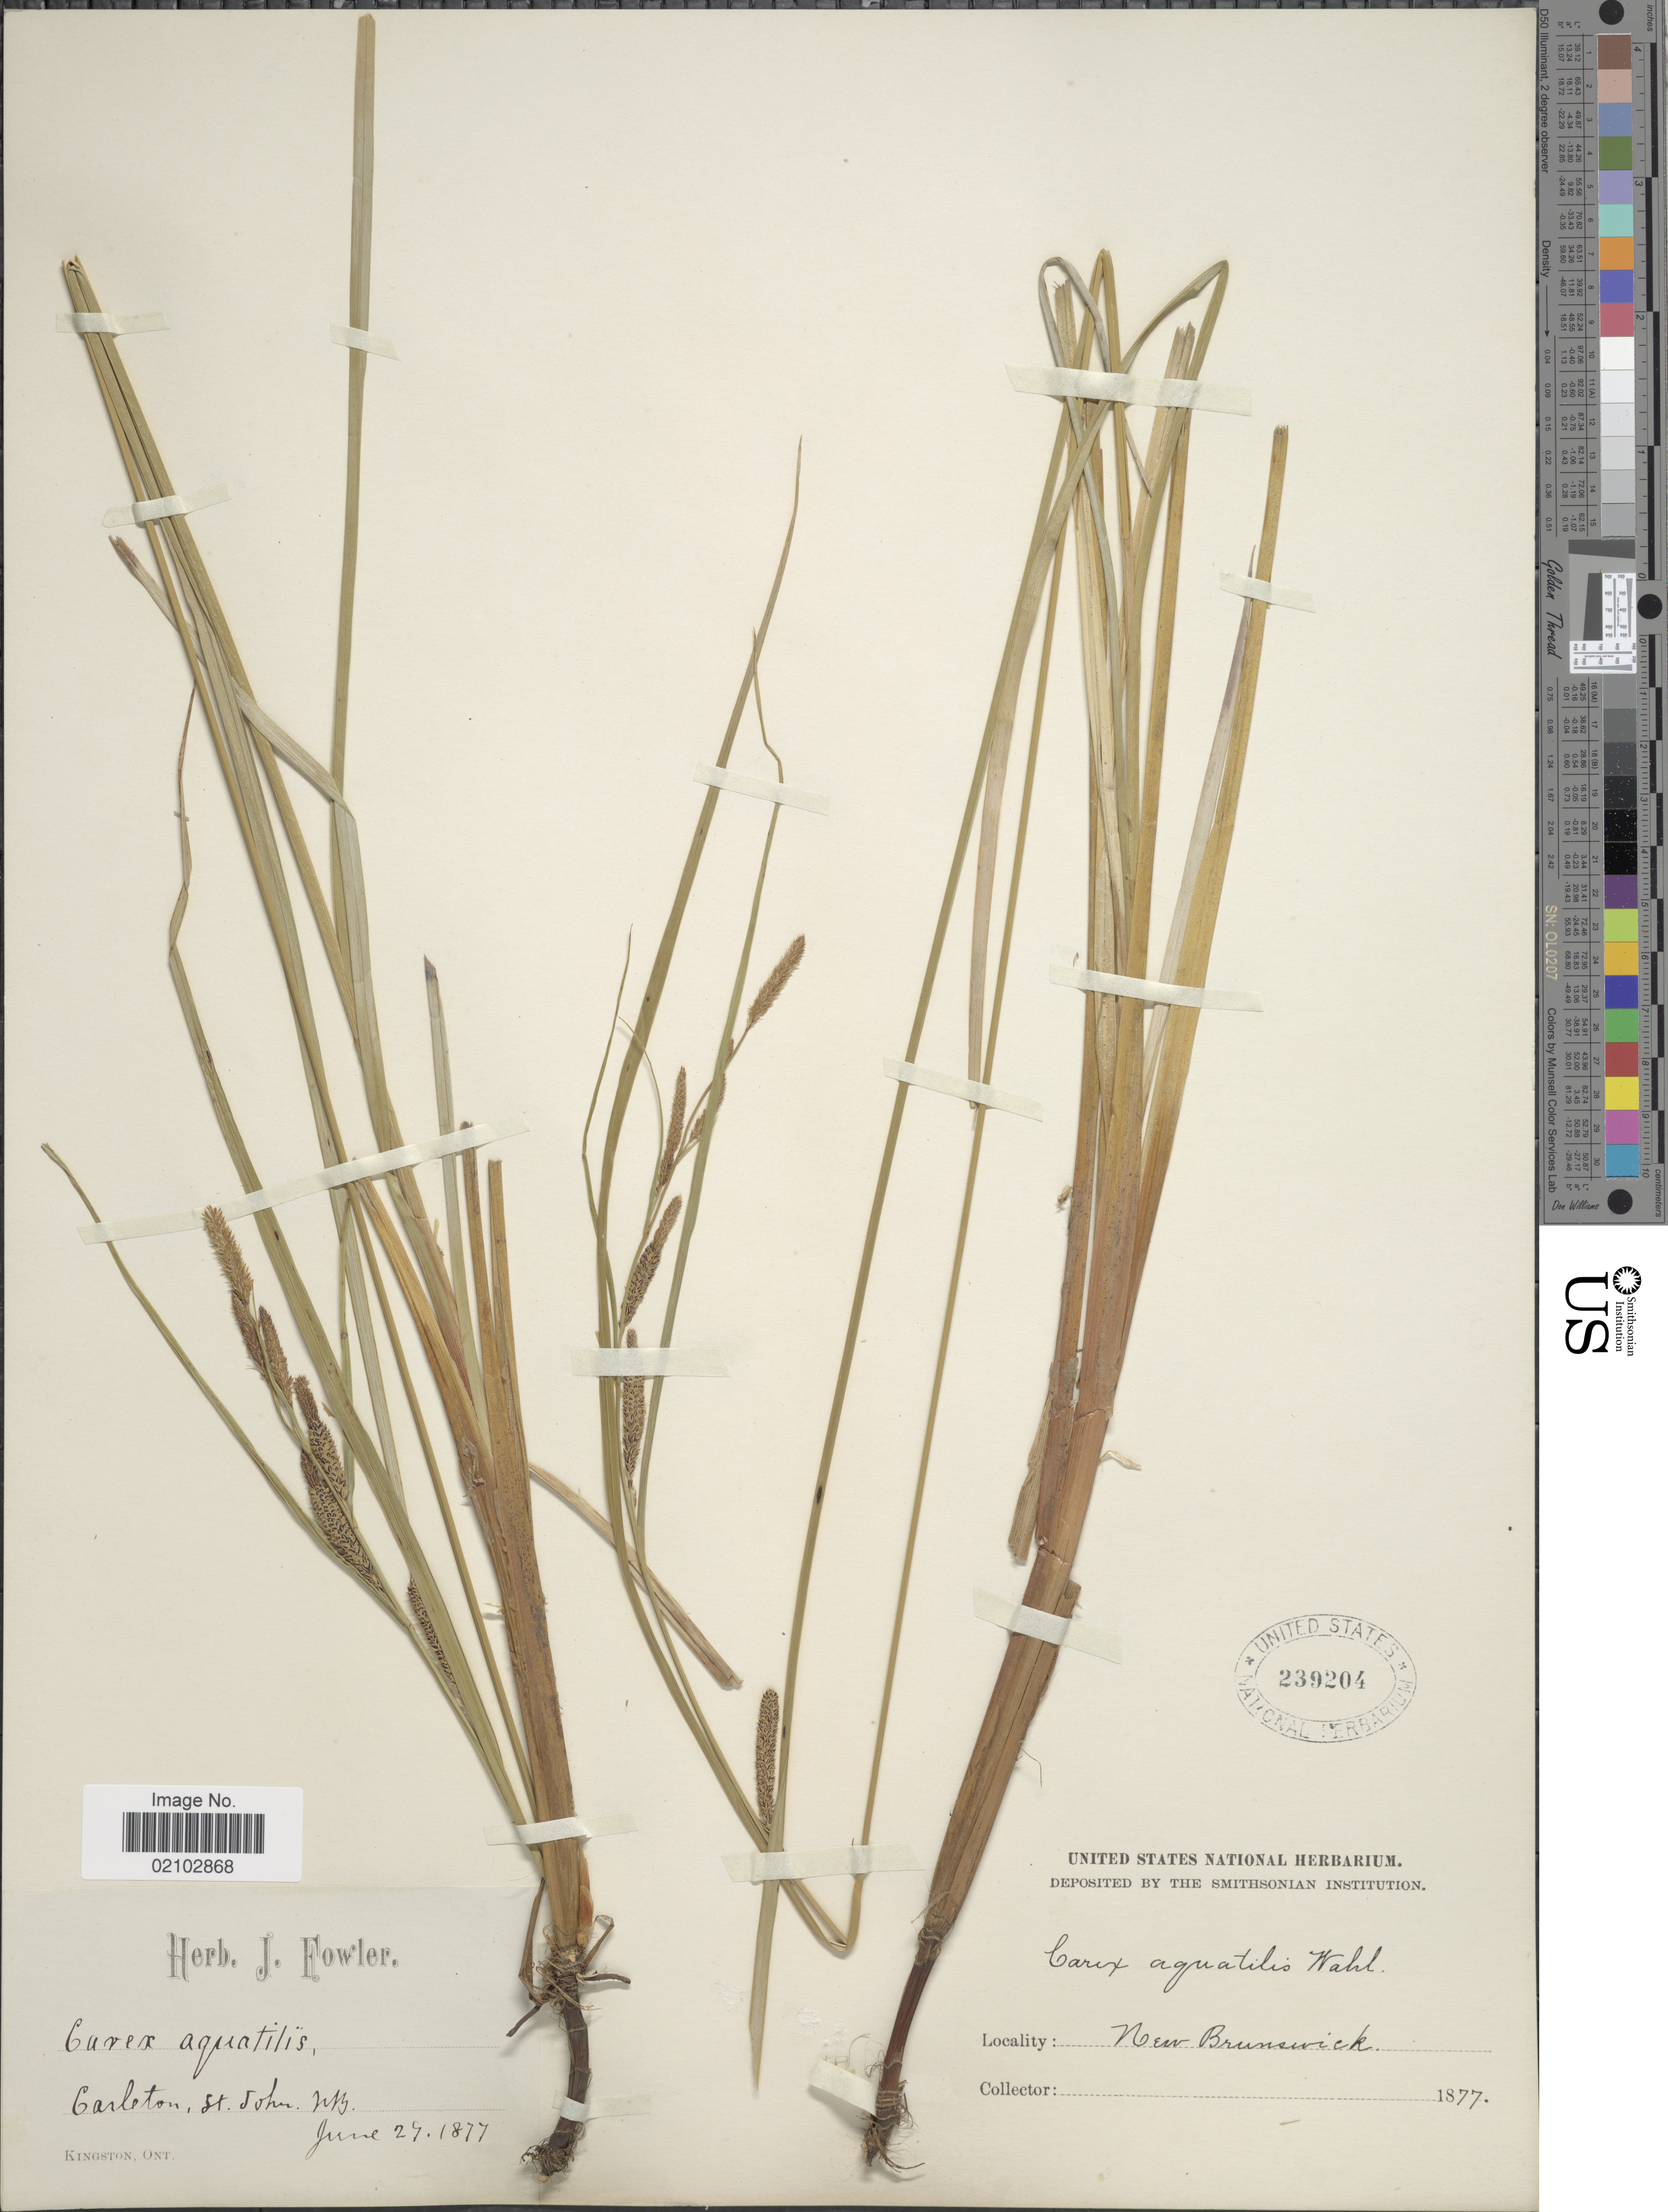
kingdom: Plantae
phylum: Tracheophyta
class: Liliopsida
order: Poales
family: Cyperaceae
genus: Carex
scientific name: Carex aquatilis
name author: Wahlenb.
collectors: ex herb. J. Fowler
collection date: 1877-06-27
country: Canada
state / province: New Brunswick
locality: Carleton, St. John, NB.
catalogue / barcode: US 239204